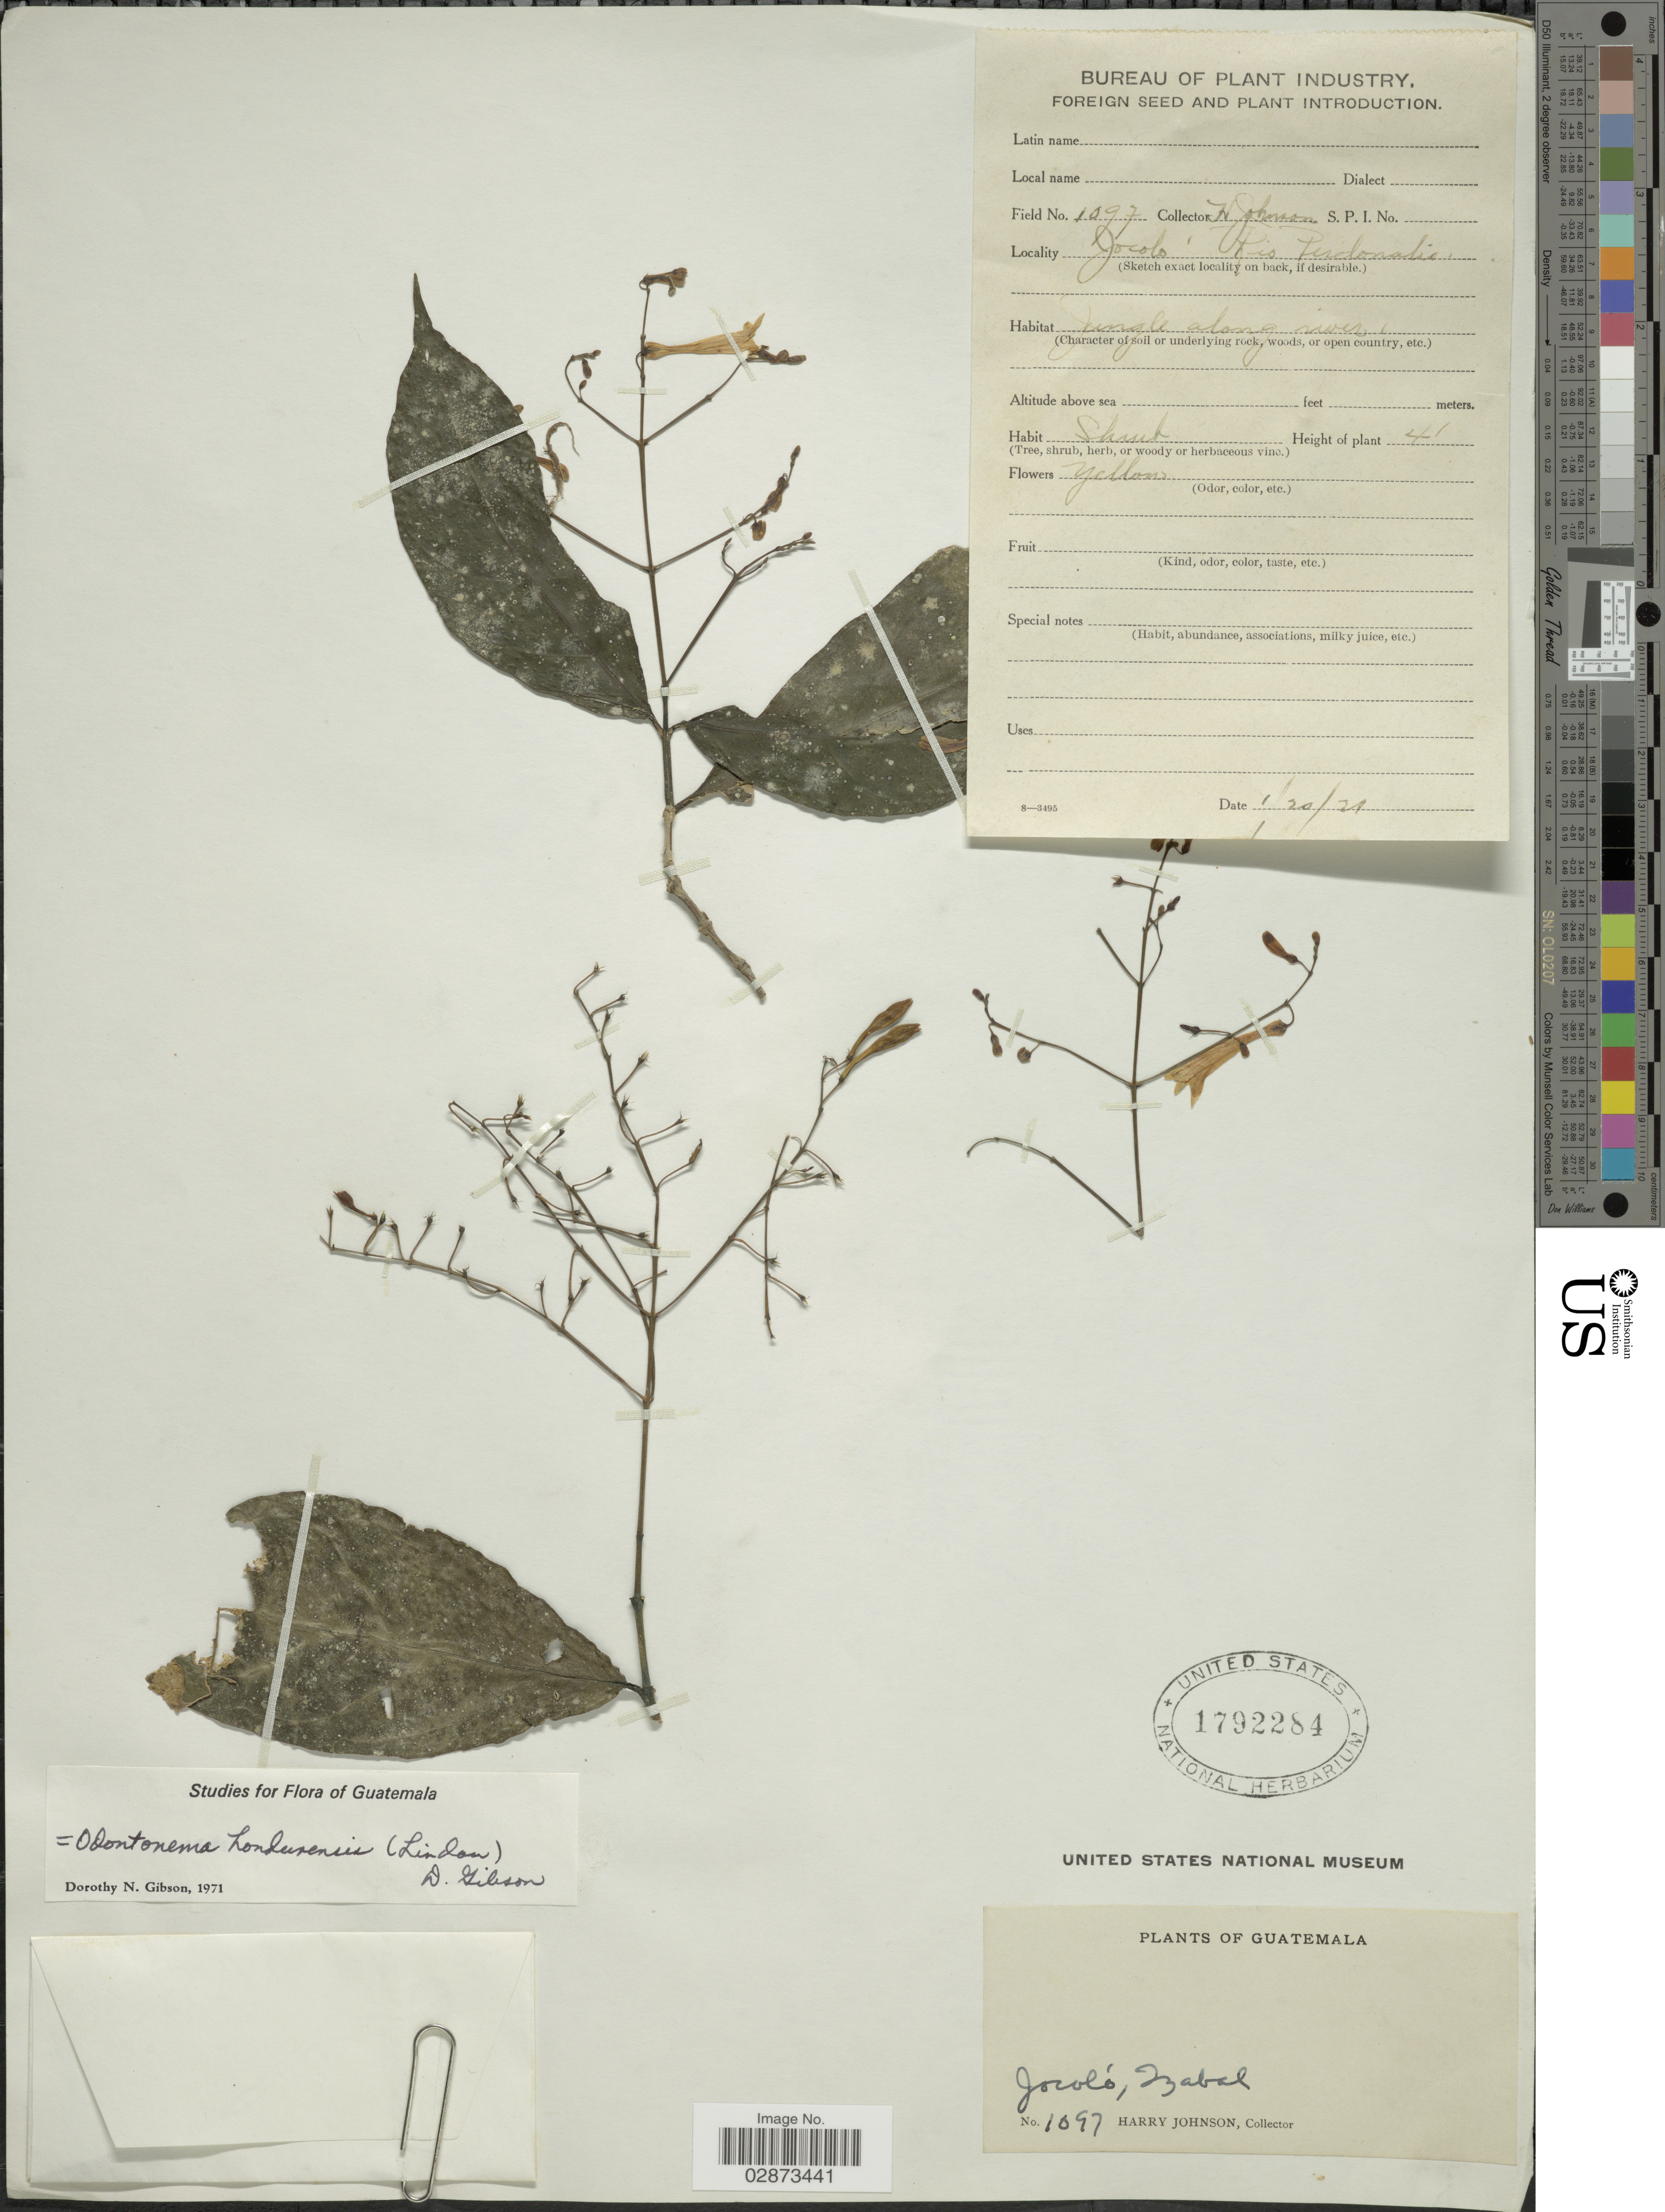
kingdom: Plantae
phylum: Tracheophyta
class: Magnoliopsida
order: Lamiales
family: Acanthaceae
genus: Odontonema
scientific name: Odontonema hondurensis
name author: (Lindau) D.N. Gibson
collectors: H. Johnson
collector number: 1097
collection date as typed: Transcribed d/m/y: 20/1/21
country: Guatemala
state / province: Izabal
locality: Jocoló, Rio Perdonalis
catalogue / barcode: US 1792284